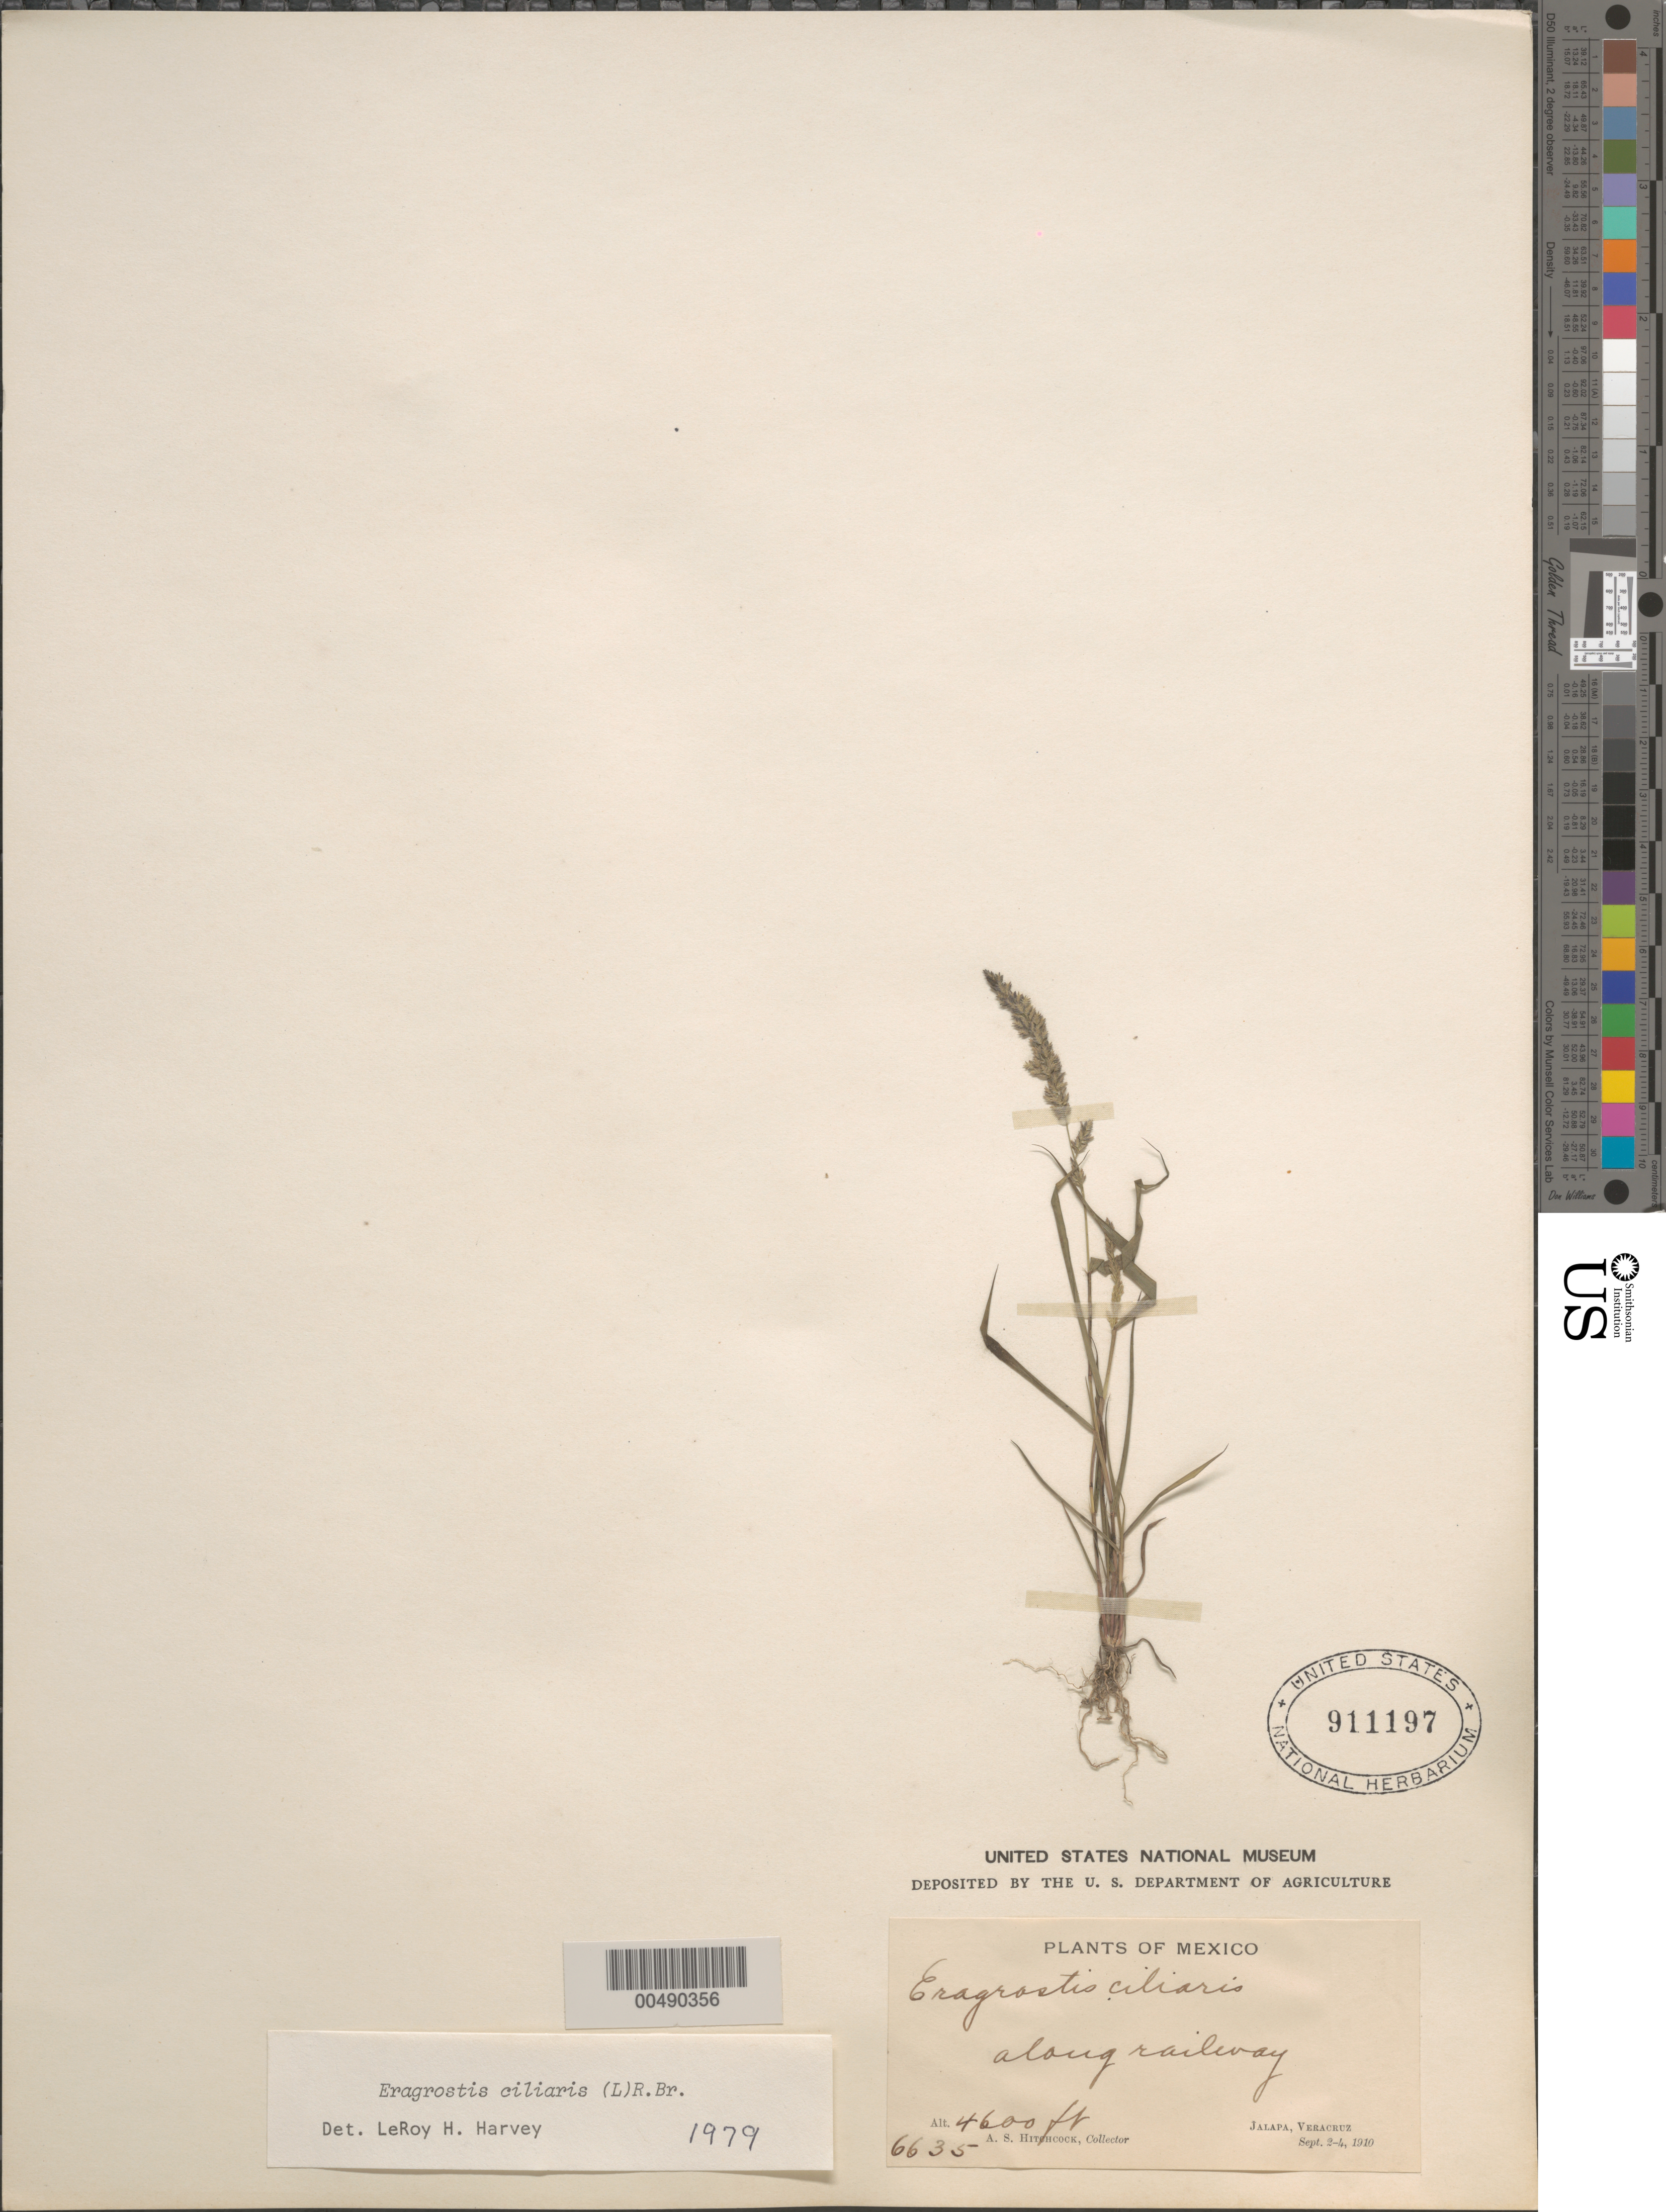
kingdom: Plantae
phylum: Tracheophyta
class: Liliopsida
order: Poales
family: Poaceae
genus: Eragrostis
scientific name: Eragrostis ciliaris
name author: (L.) R. Br.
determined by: Harvey, L.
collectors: A. S. Hitchcock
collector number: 6635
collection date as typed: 2 Sep 1910 to 4 Sep 1910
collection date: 1910-09-02/1910-09-04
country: Mexico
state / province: Veracruz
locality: Jalapa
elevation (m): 1402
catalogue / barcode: US 911197